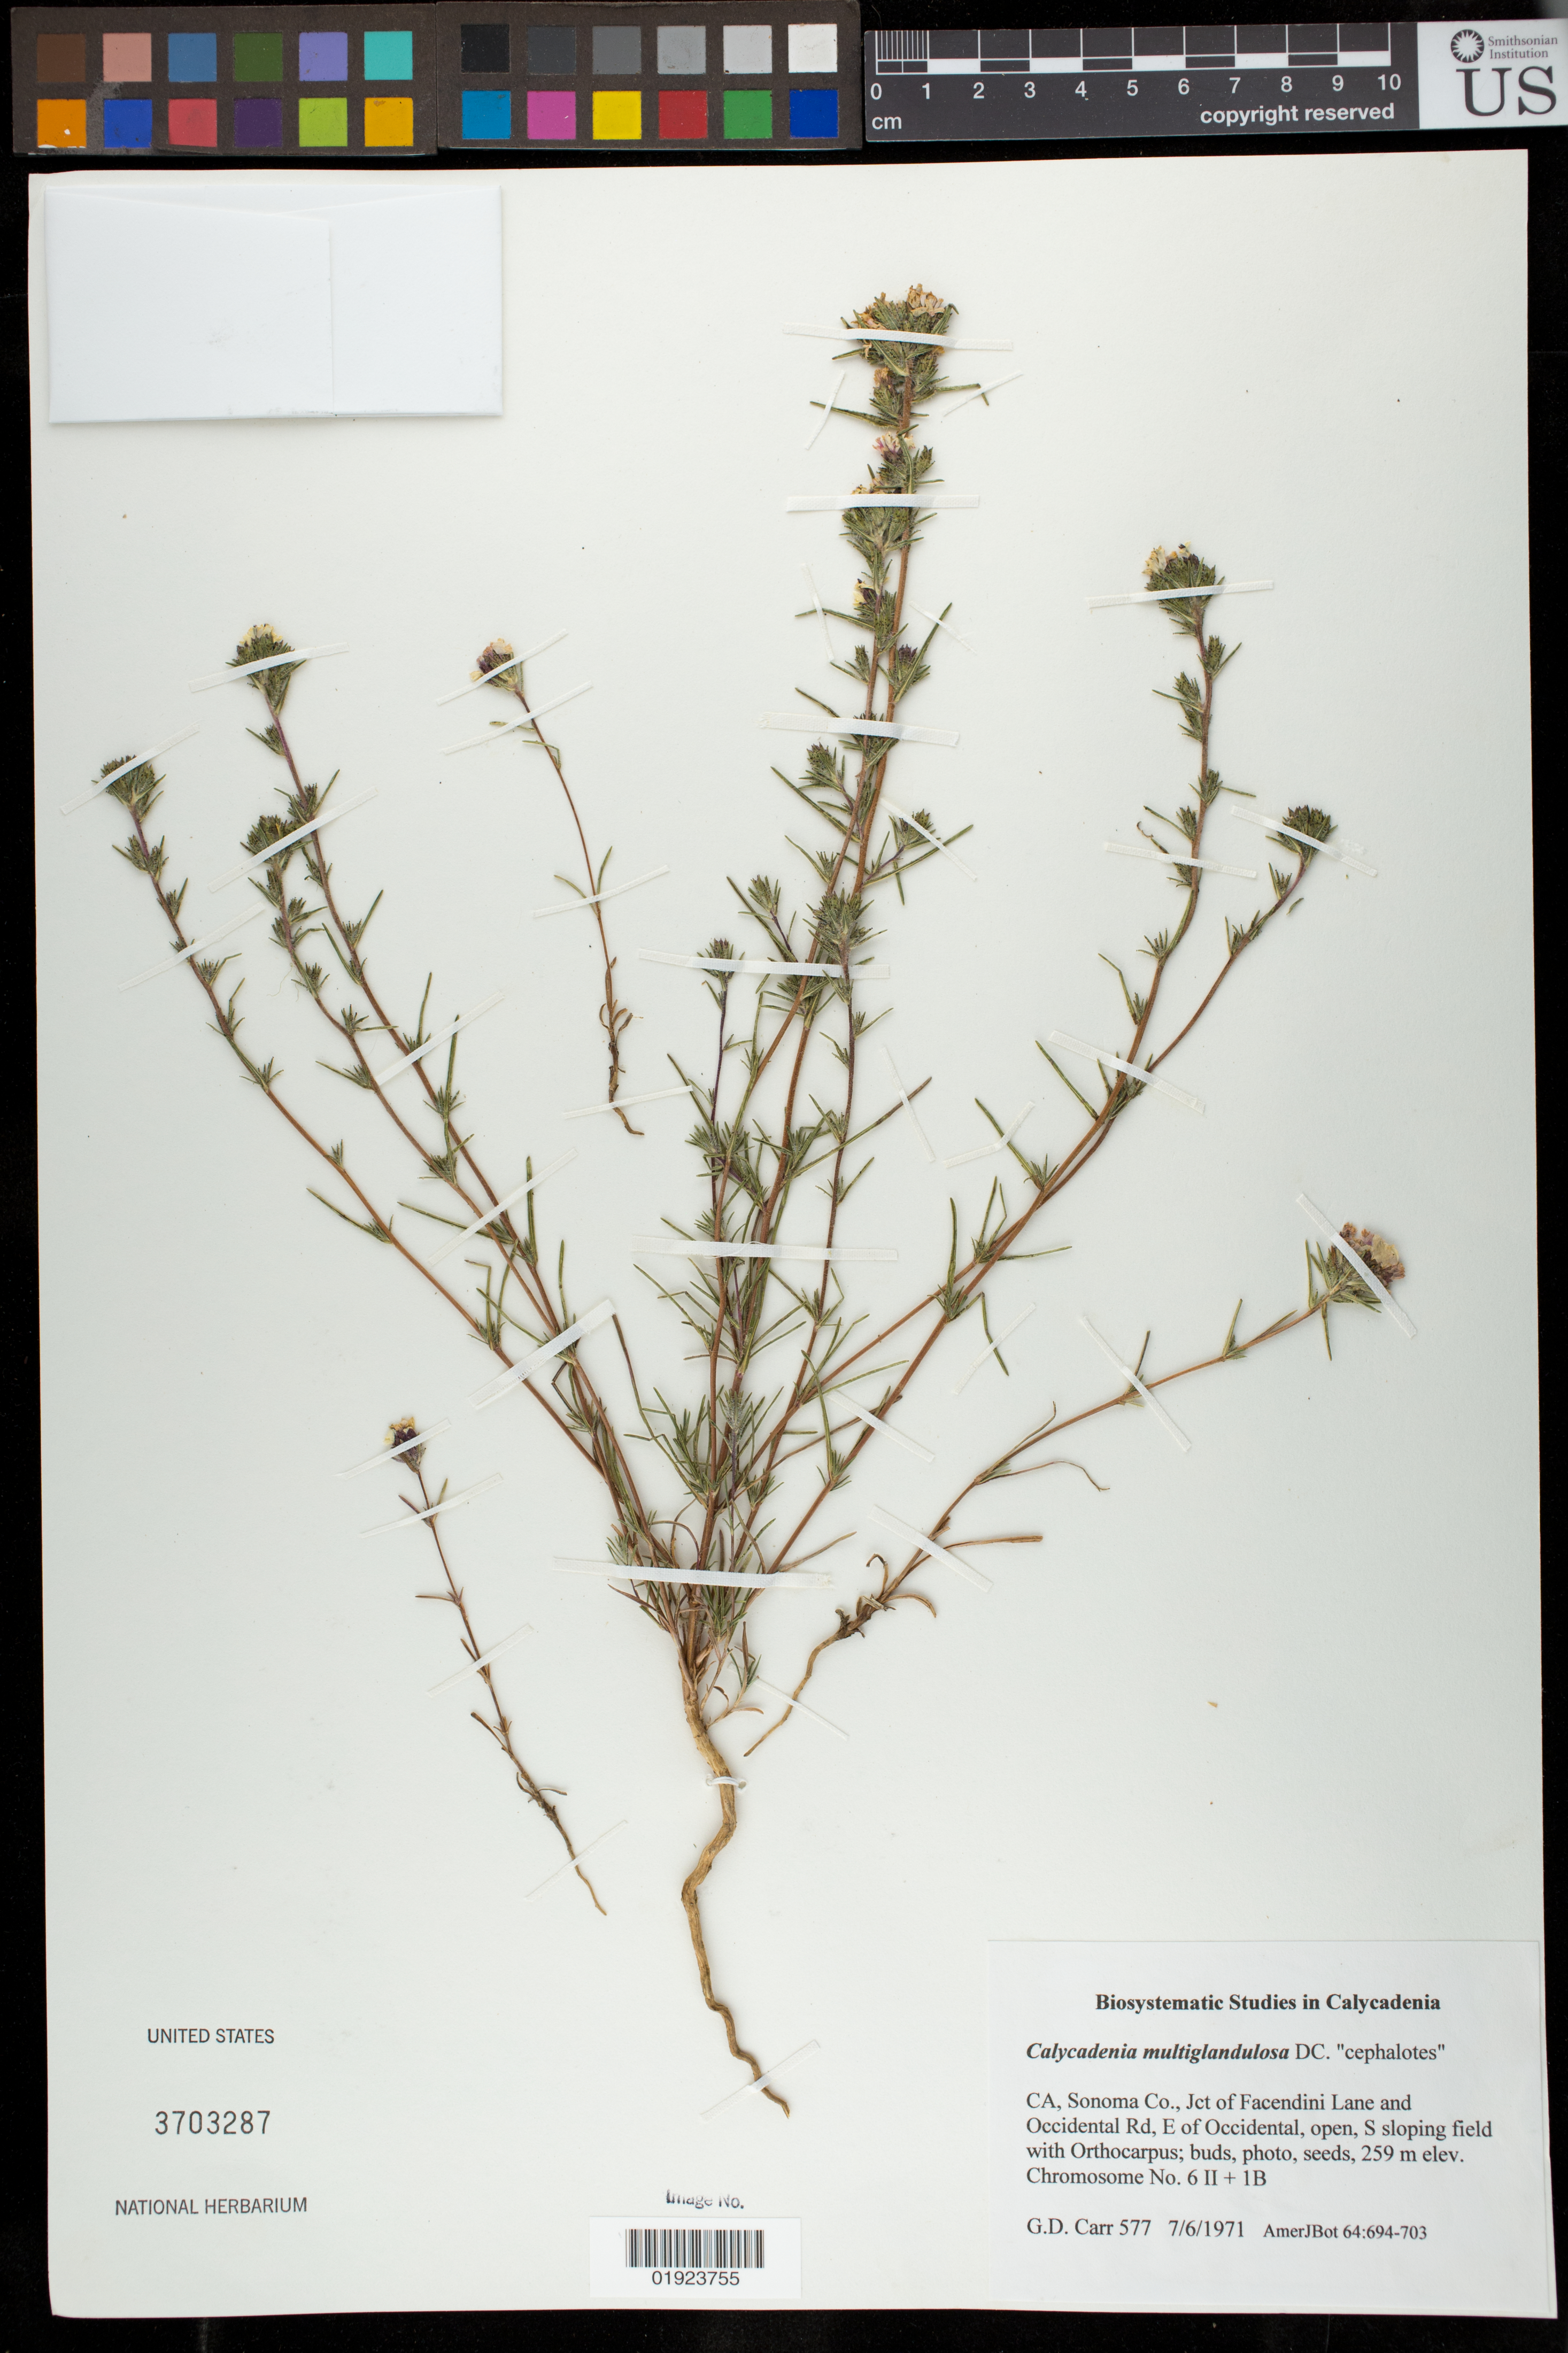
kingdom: Plantae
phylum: Tracheophyta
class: Magnoliopsida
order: Asterales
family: Asteraceae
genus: Calycadenia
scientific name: Calycadenia multiglandulosa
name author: DC.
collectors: G. Carr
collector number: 577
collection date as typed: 7/6/1971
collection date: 1971-07-06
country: United States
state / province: California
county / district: Sonoma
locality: Jct of Facendini Lane and Occidental Rd, E of Occidental, S sloping field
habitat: open sloping field with Orthocarpus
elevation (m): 259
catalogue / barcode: US 3703287